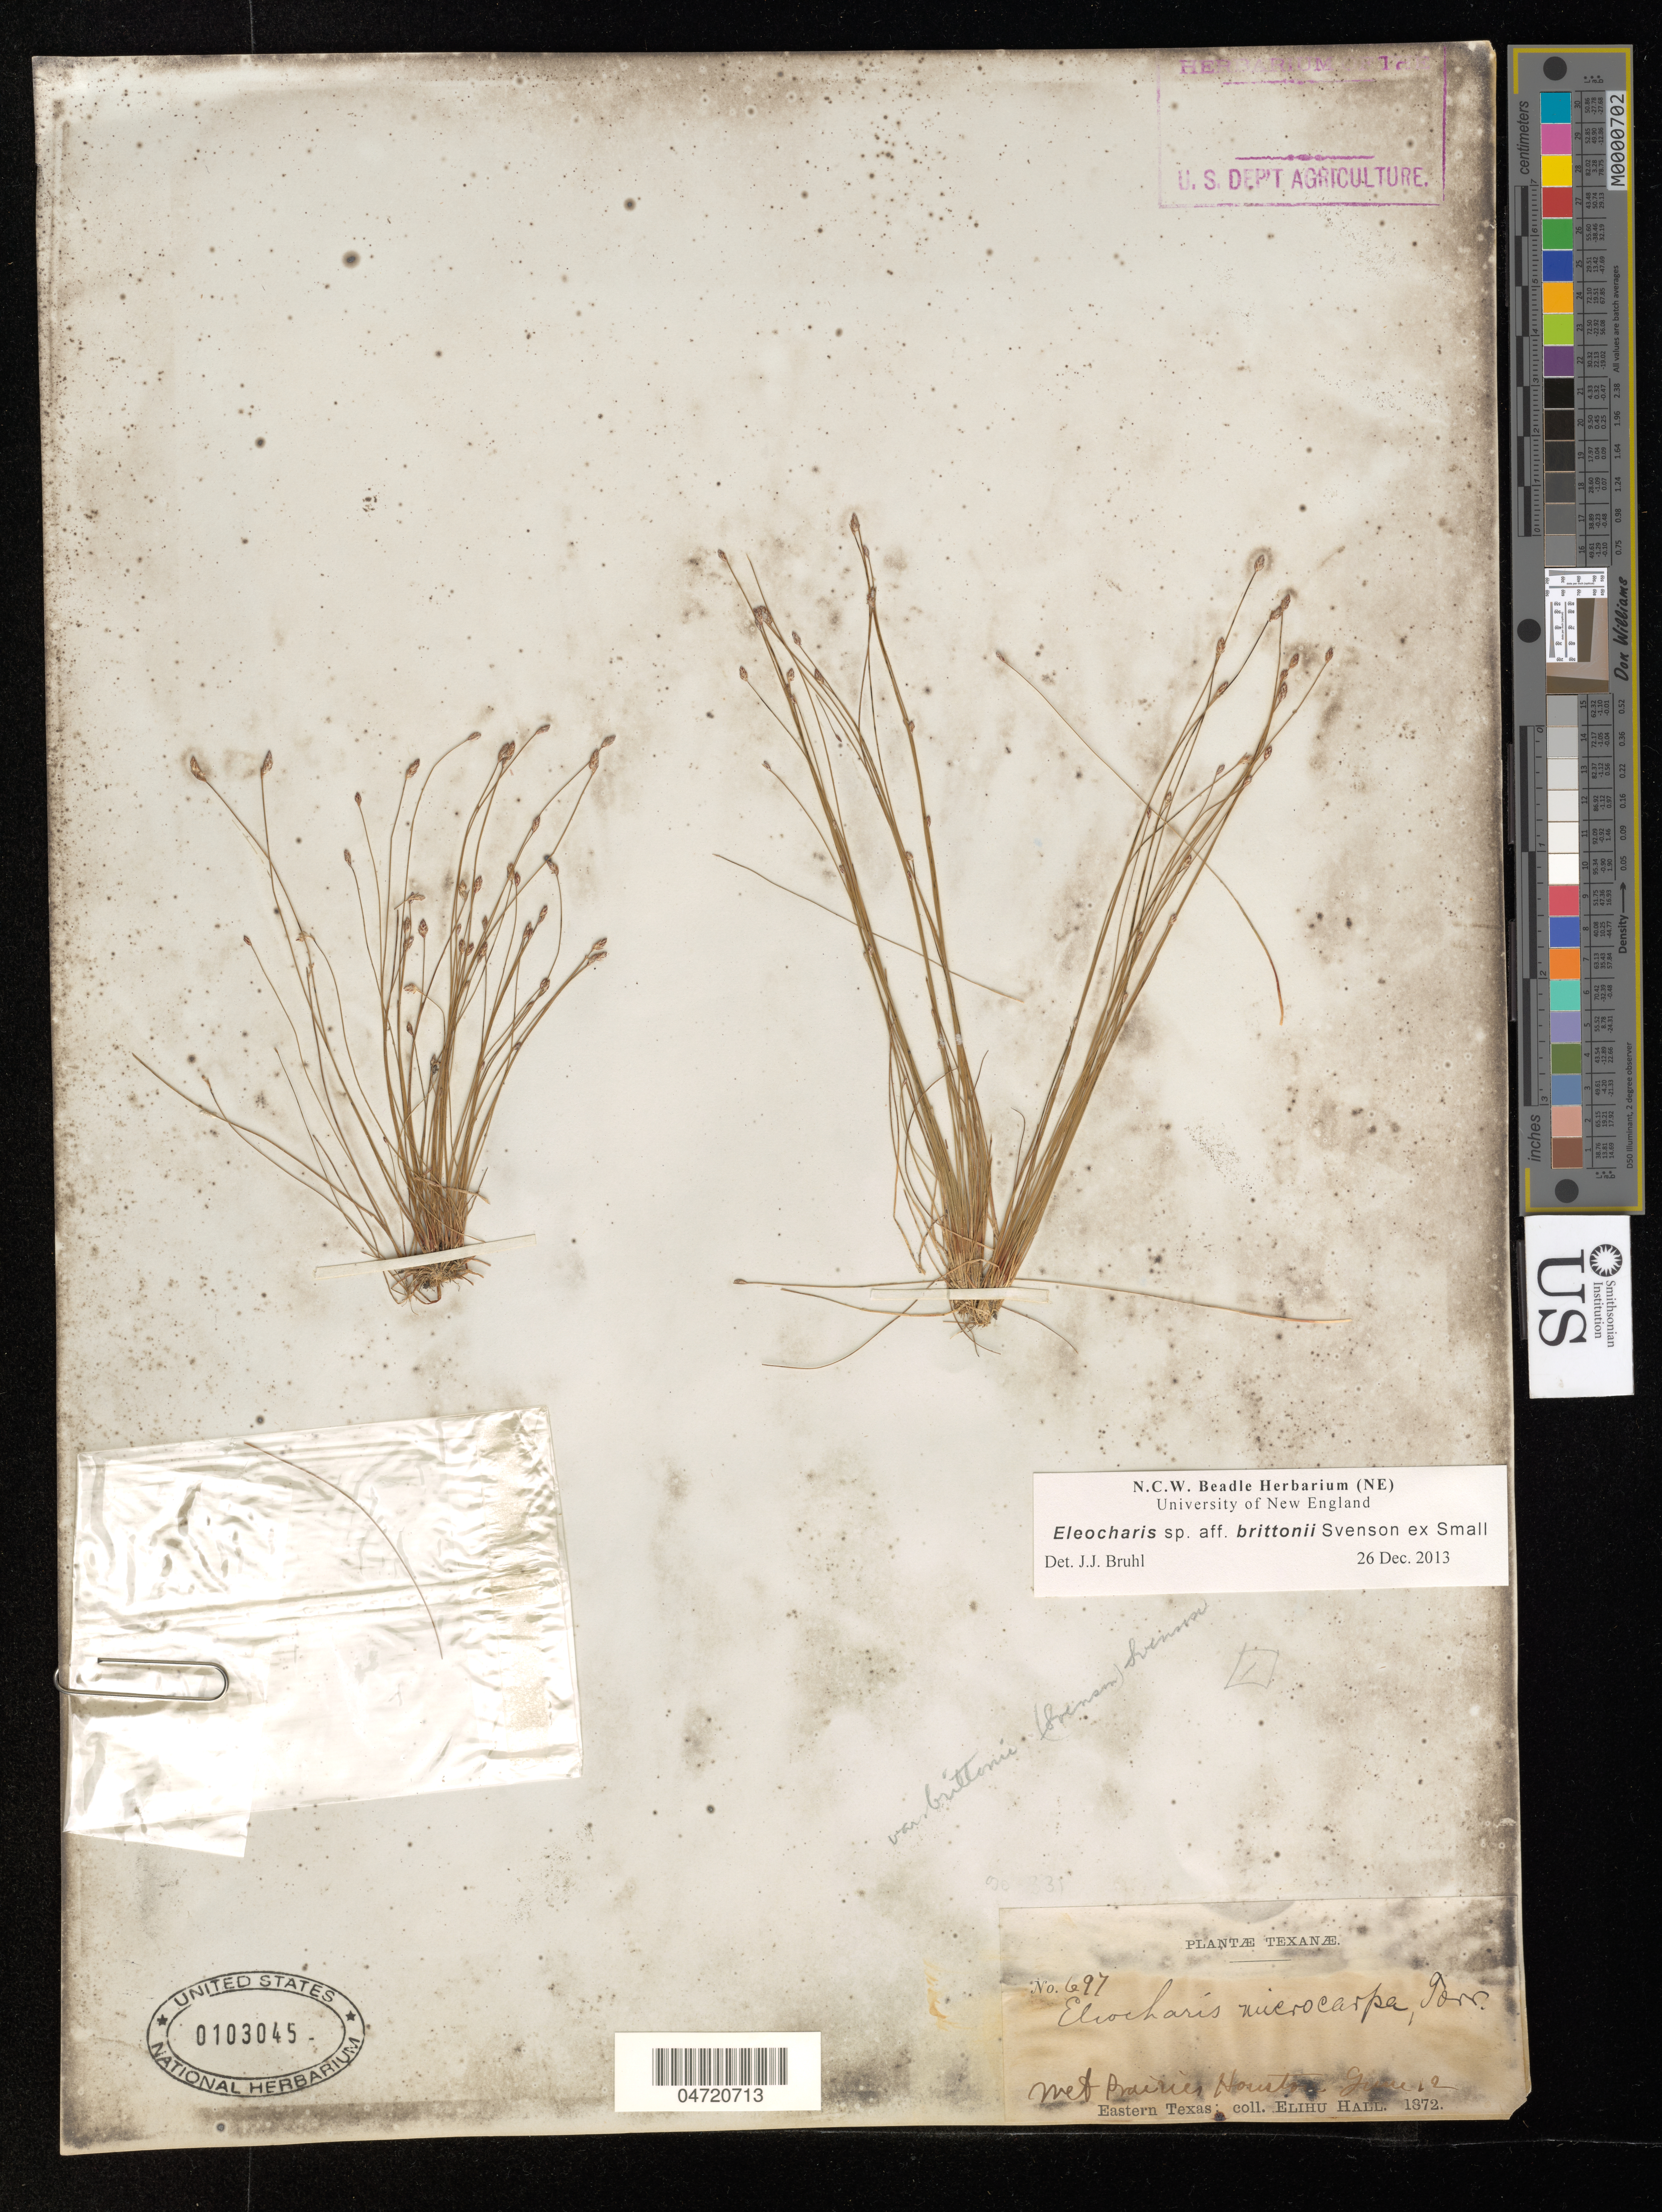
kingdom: Plantae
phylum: Tracheophyta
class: Liliopsida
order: Poales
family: Cyperaceae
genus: Eleocharis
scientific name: Eleocharis brittonii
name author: Svenson ex Small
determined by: Bruhl, J. J., (NE), University of New England (AUSTRALIA)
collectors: E. Hall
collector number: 697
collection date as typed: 12 Jun 1872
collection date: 1872-06-12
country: United States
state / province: Texas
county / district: Harris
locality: Houston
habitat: Wet prairies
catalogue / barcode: US 103045